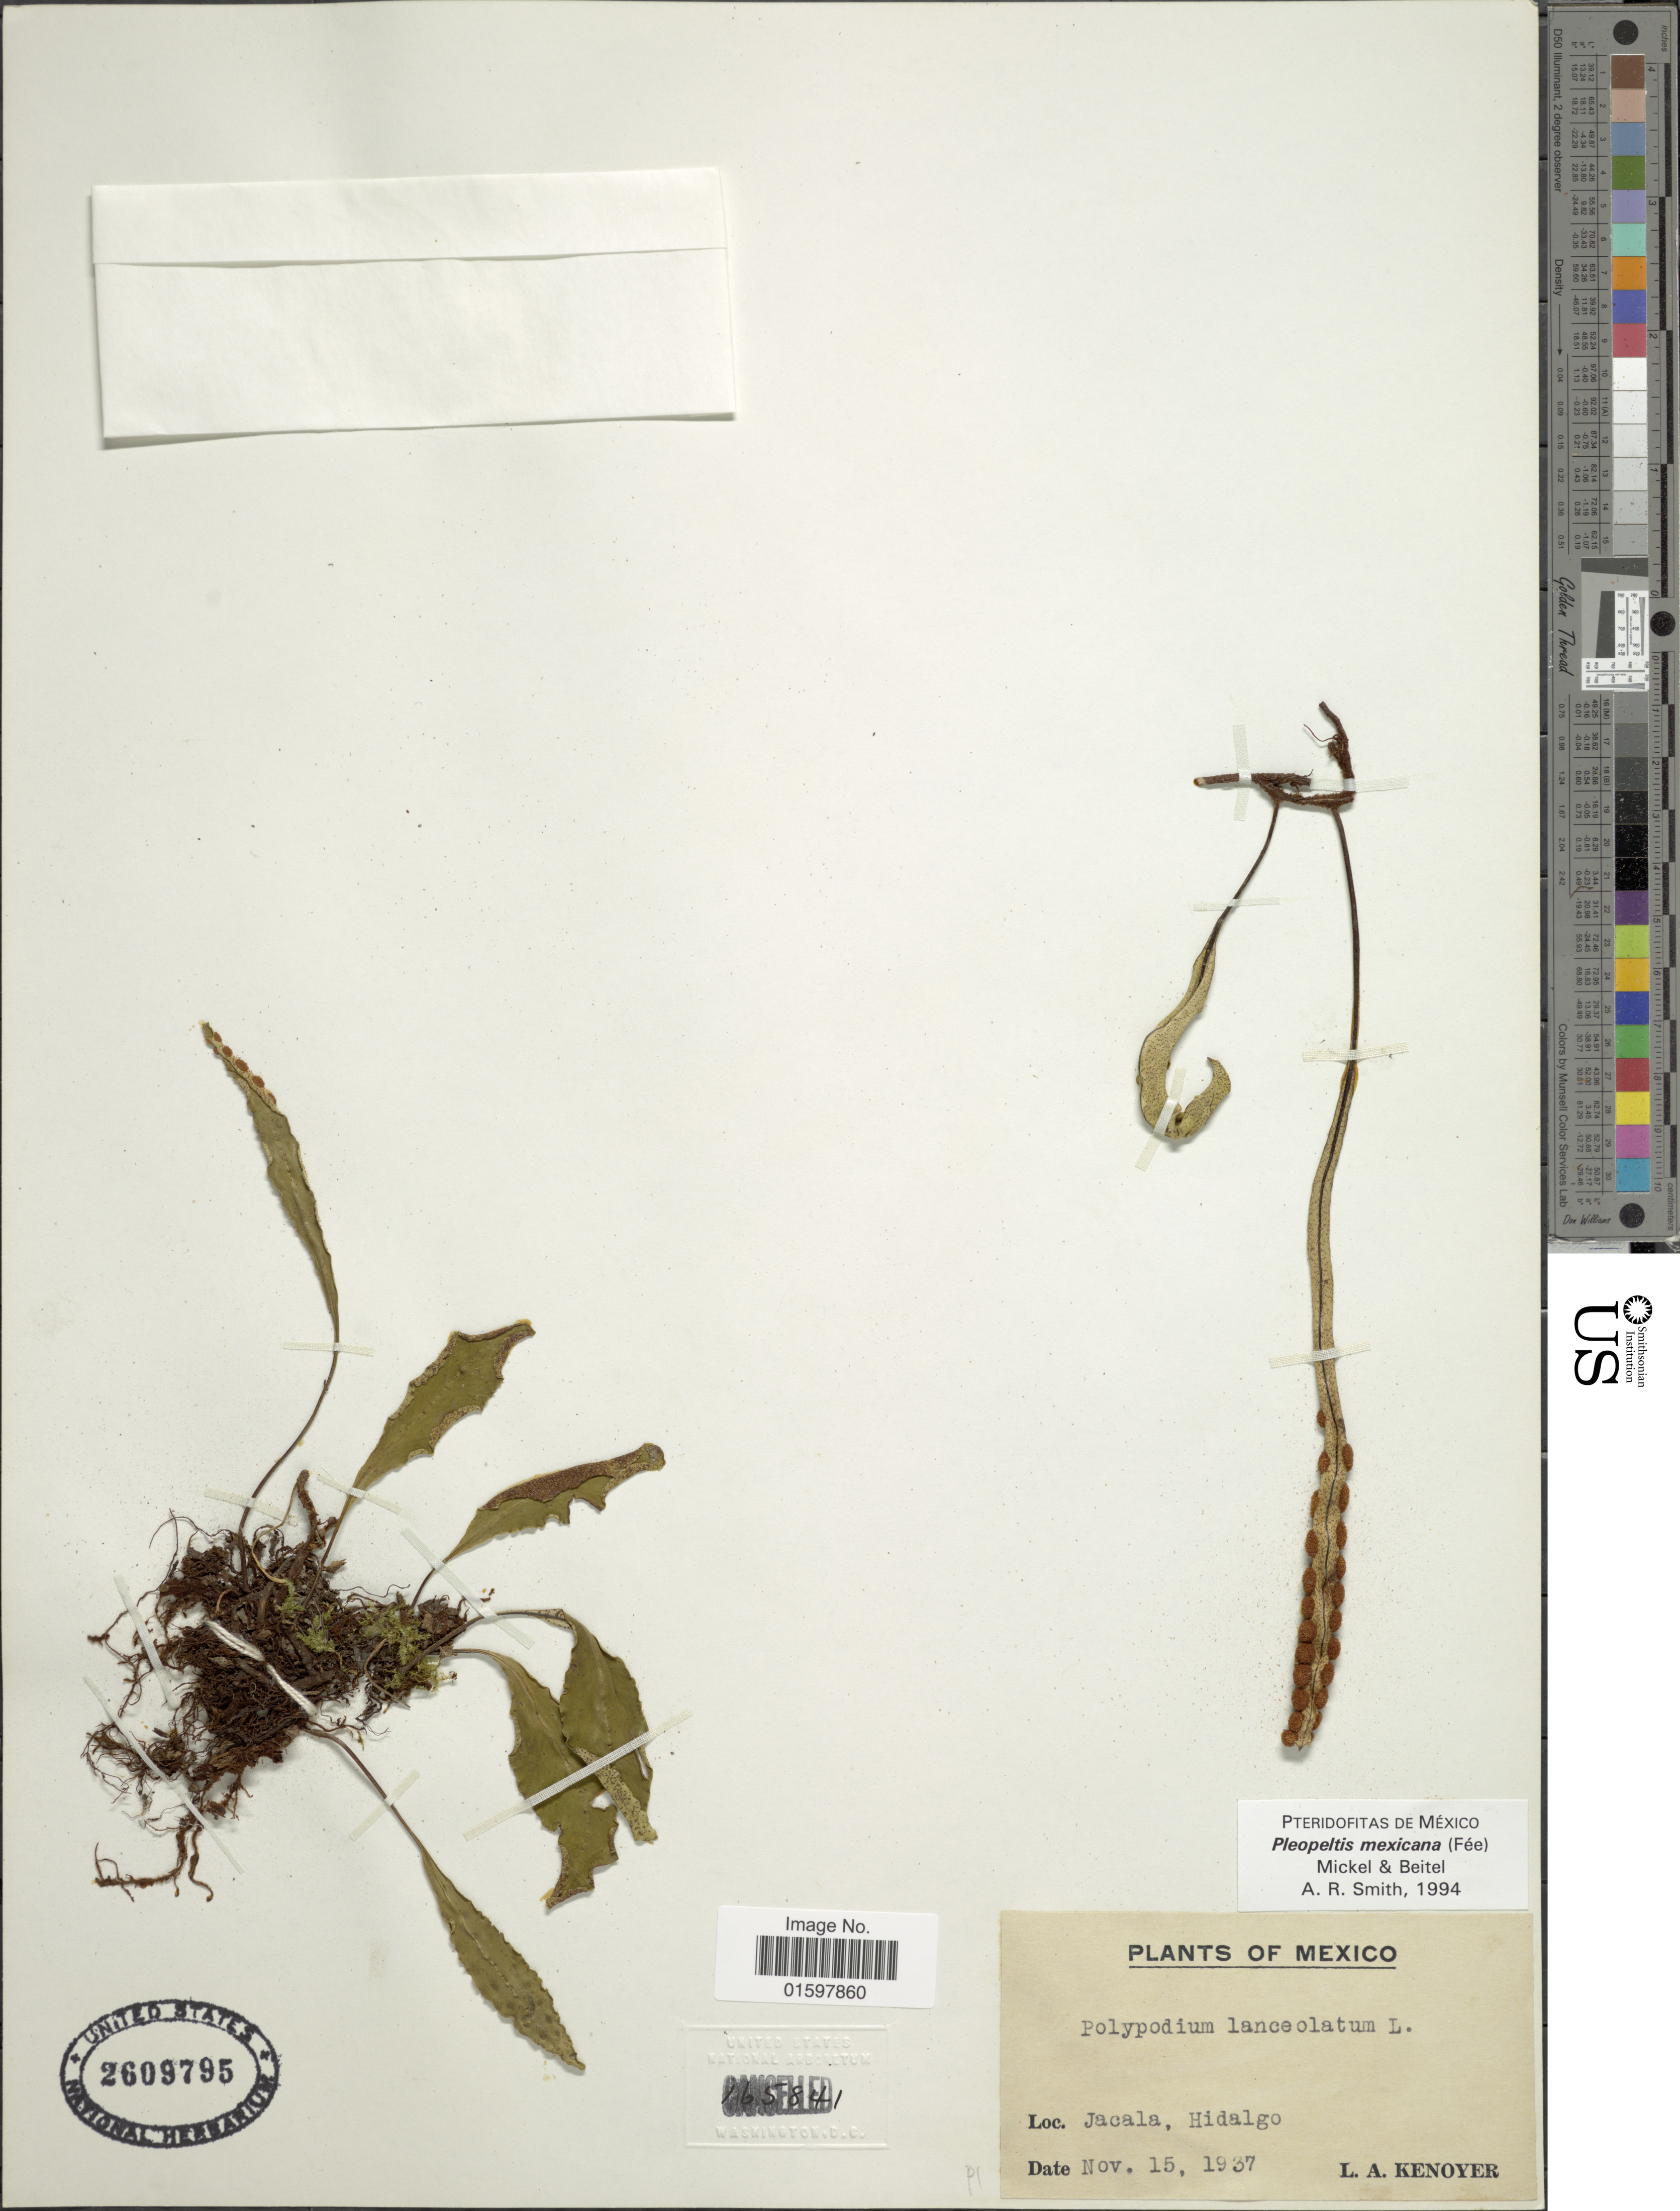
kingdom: Plantae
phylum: Tracheophyta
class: Polypodiopsida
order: Polypodiales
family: Polypodiaceae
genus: Pleopeltis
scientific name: Pleopeltis mexicana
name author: (Fée) Mickel & Beitel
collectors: L. A. Kenoyer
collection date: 1937-11-15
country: Mexico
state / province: Hidalgo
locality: Jacala.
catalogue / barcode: US 2609795